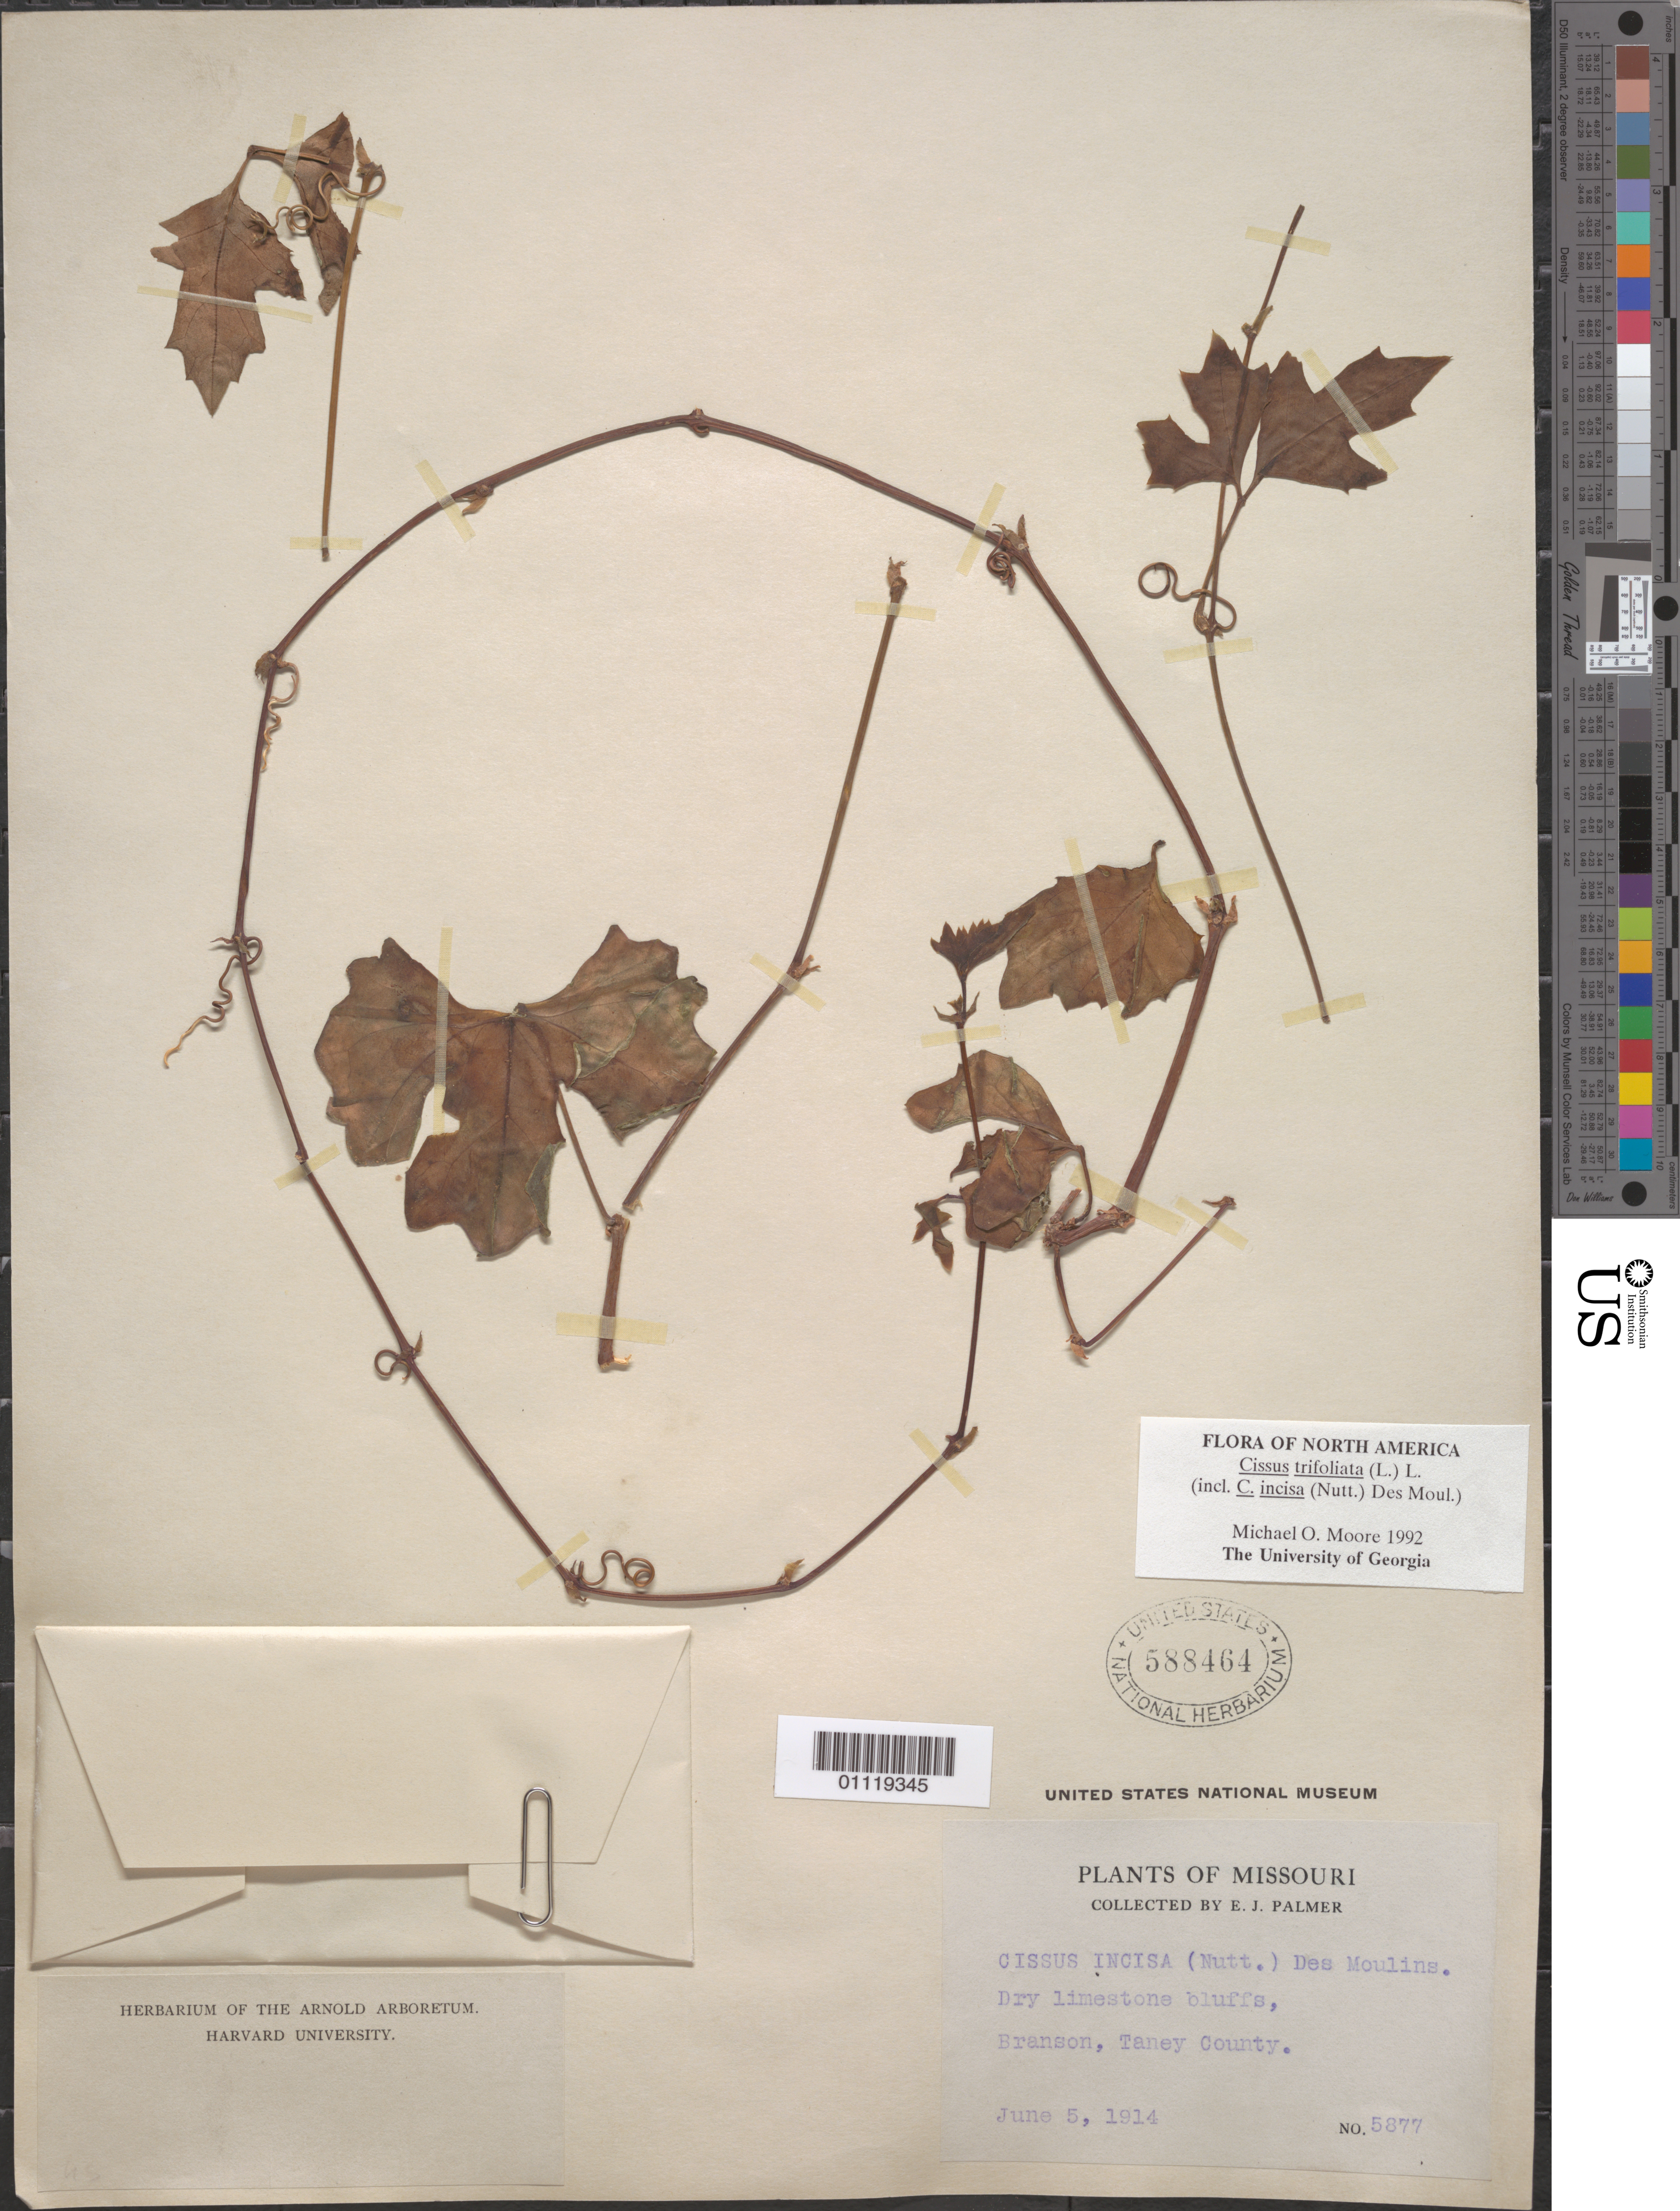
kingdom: Plantae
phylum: Tracheophyta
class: Magnoliopsida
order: Vitales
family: Vitaceae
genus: Cissus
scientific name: Cissus trifoliata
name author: (L.) L.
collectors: E. J. Palmer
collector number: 5877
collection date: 1914-06-05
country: United States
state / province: Missouri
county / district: Taney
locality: Branson.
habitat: Dry limestone bluffs.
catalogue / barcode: US 588464